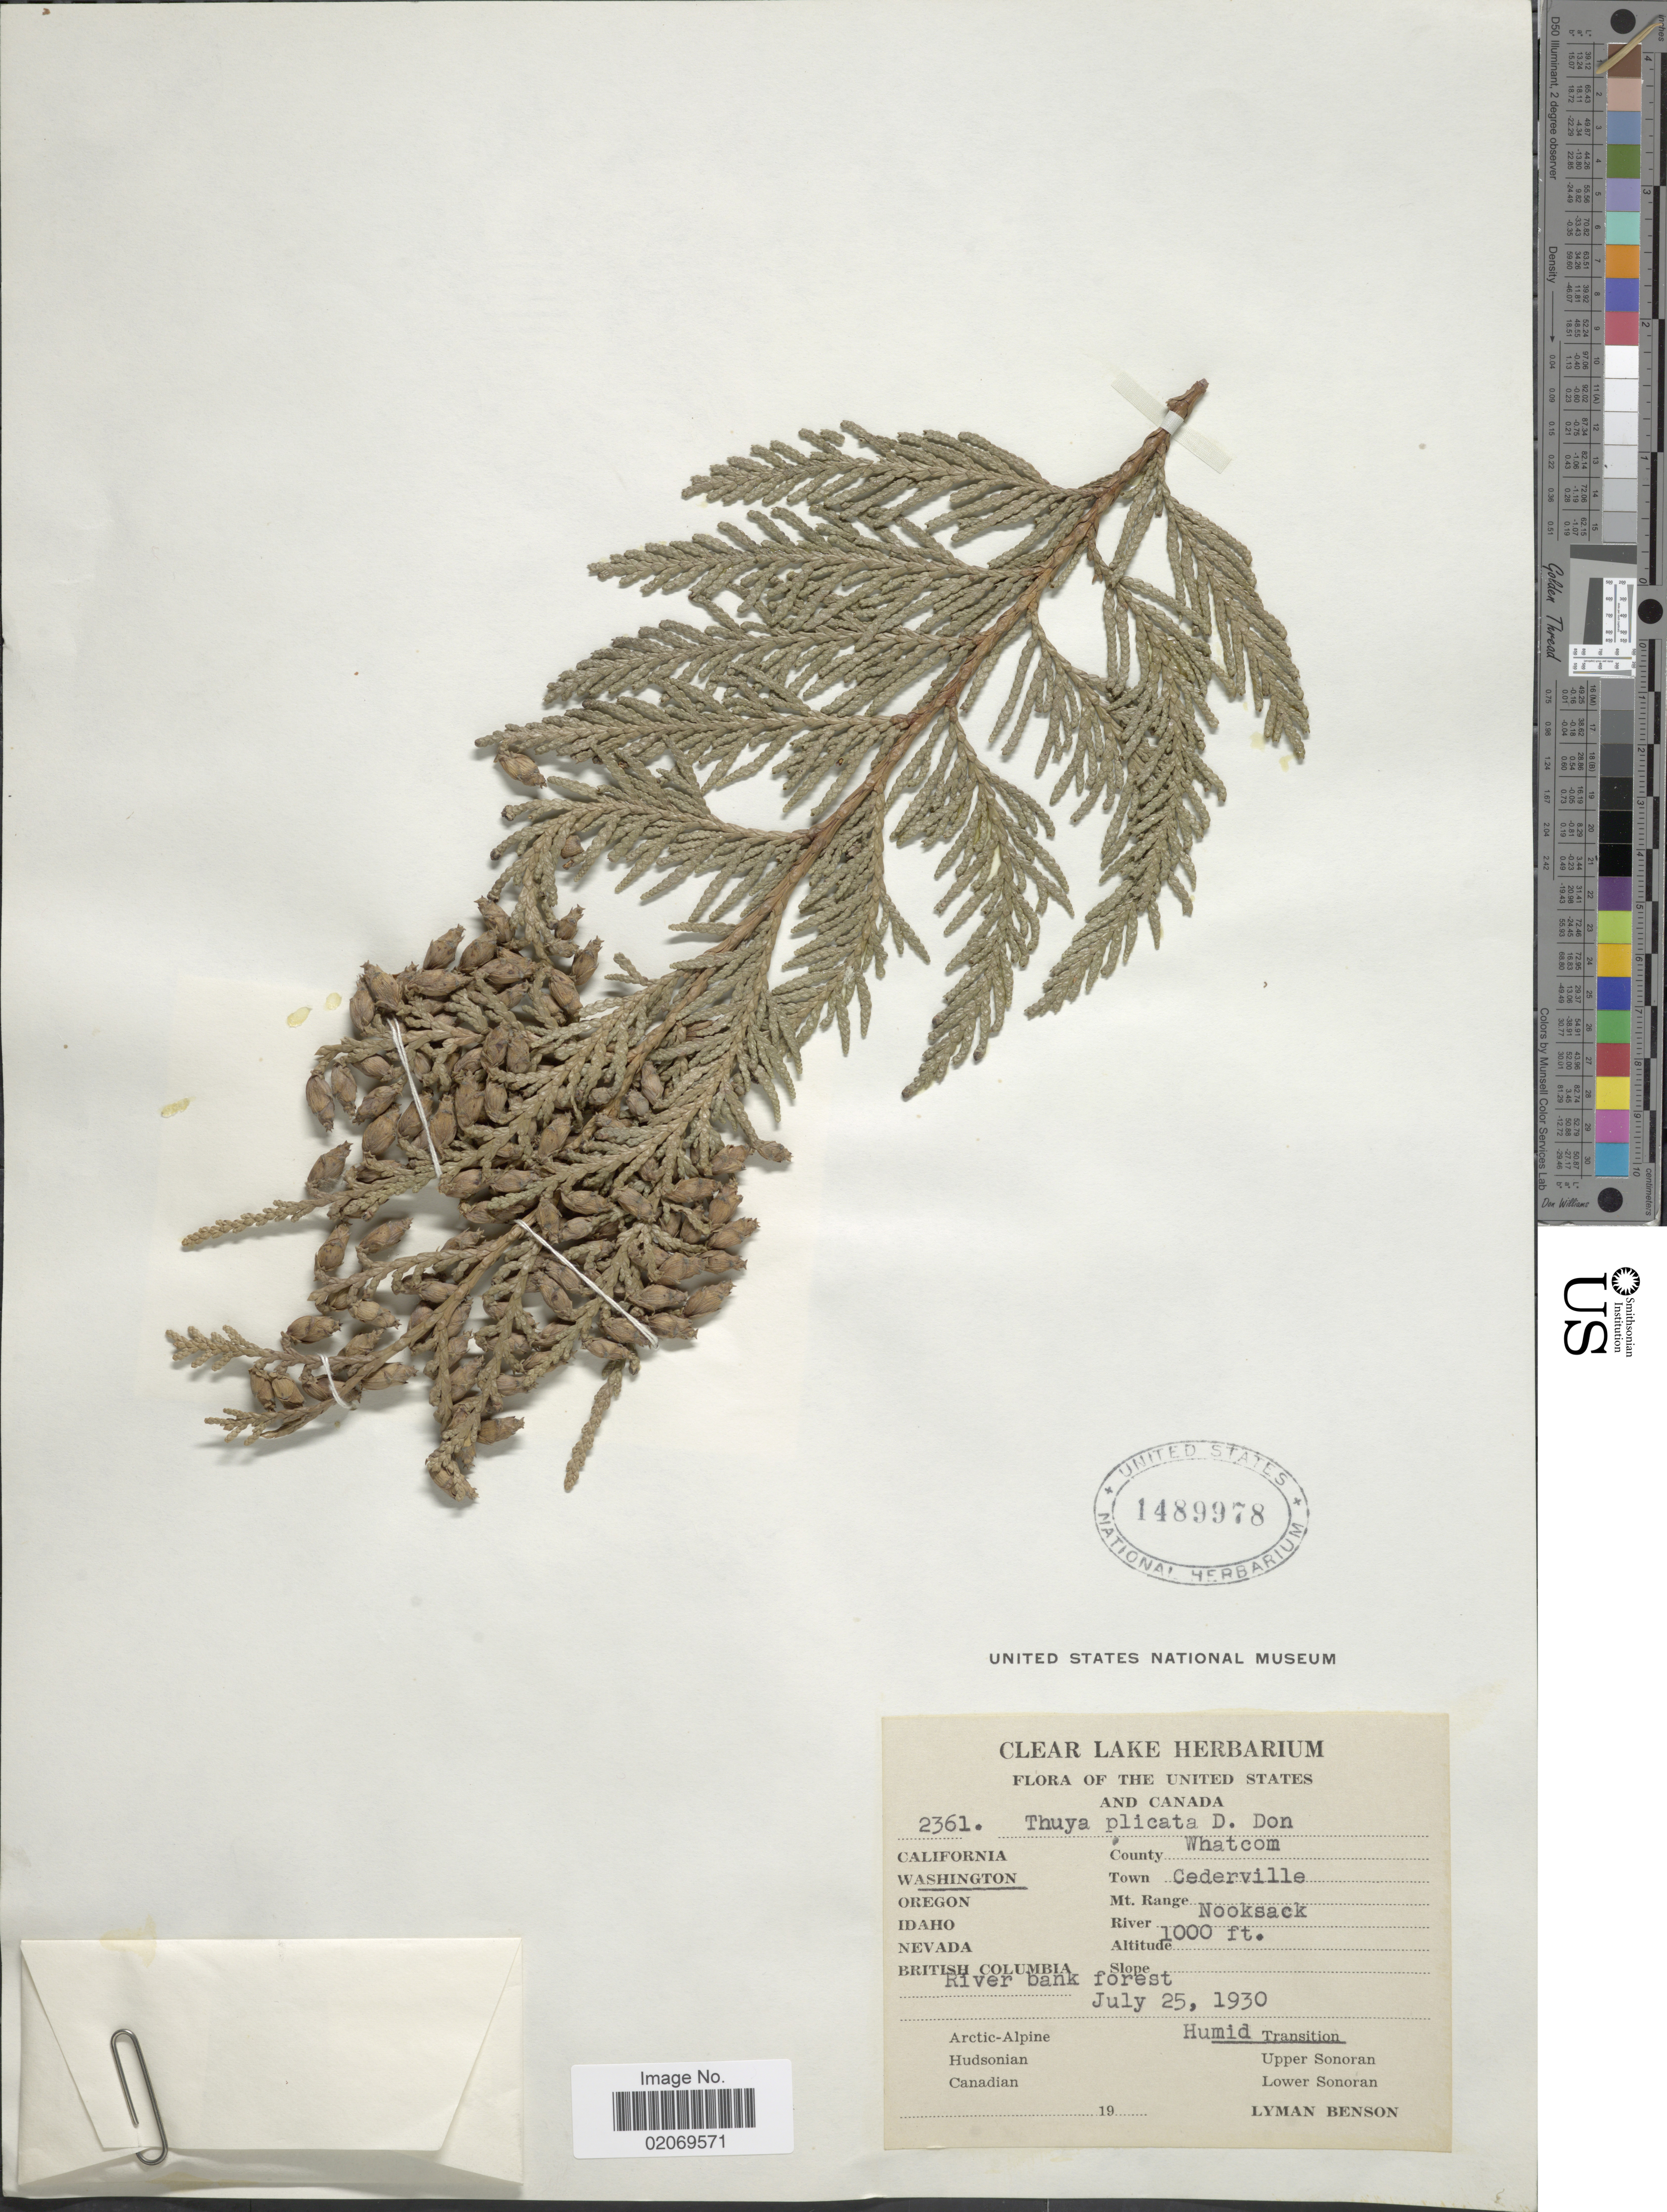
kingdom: Plantae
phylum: Tracheophyta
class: Pinopsida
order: Pinales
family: Cupressaceae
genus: Thuja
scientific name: Thuja plicata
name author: Donn & D. Don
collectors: L. D. Benson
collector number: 2361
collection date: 1930-07-25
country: United States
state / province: Washington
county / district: Whatcom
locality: The United States and Canada, County Whatcom, Town Cederville, Mt Range Nooksack, River bank forest, Humid Transition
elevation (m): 305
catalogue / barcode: US 1489978